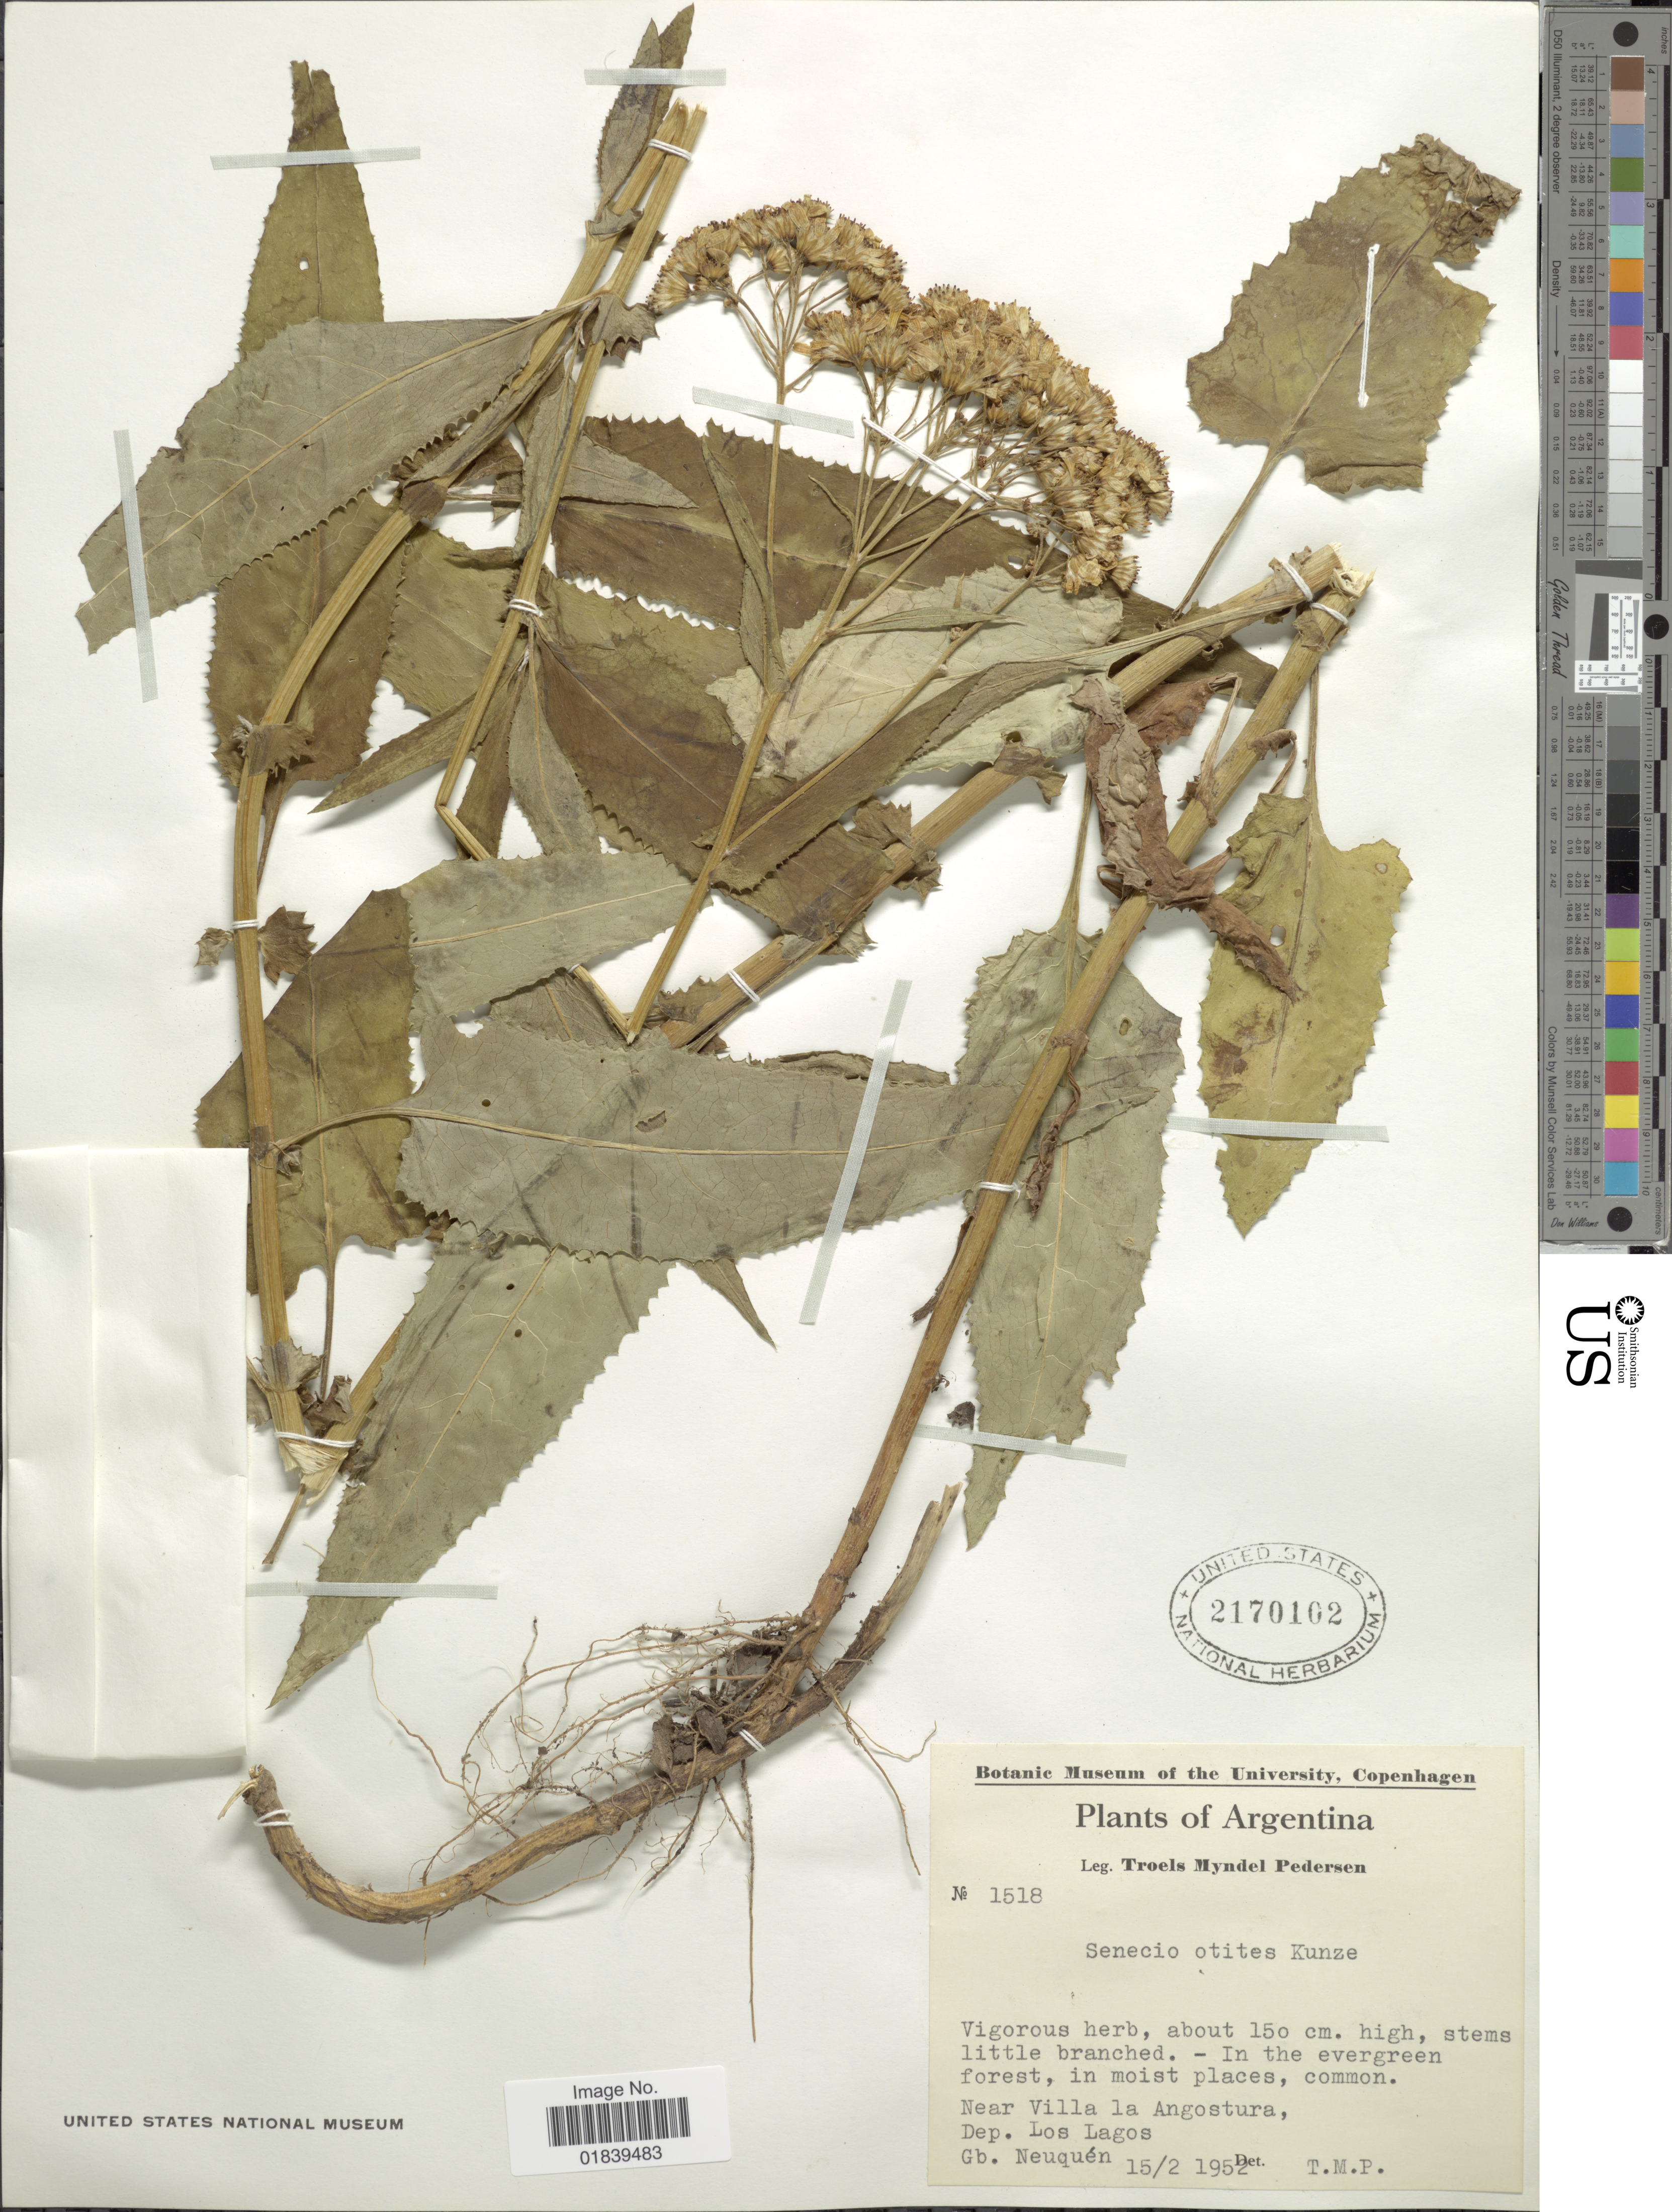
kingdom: Plantae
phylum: Tracheophyta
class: Magnoliopsida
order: Asterales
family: Asteraceae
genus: Senecio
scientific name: Senecio otites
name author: Kunze & DC.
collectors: T. Pederson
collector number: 1518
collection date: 1952-02-15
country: Argentina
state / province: Neuquen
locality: Argentina. Near Villa la Angostura. Dep. Los Lagos. Gb. Neuquen.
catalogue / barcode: US 2170102